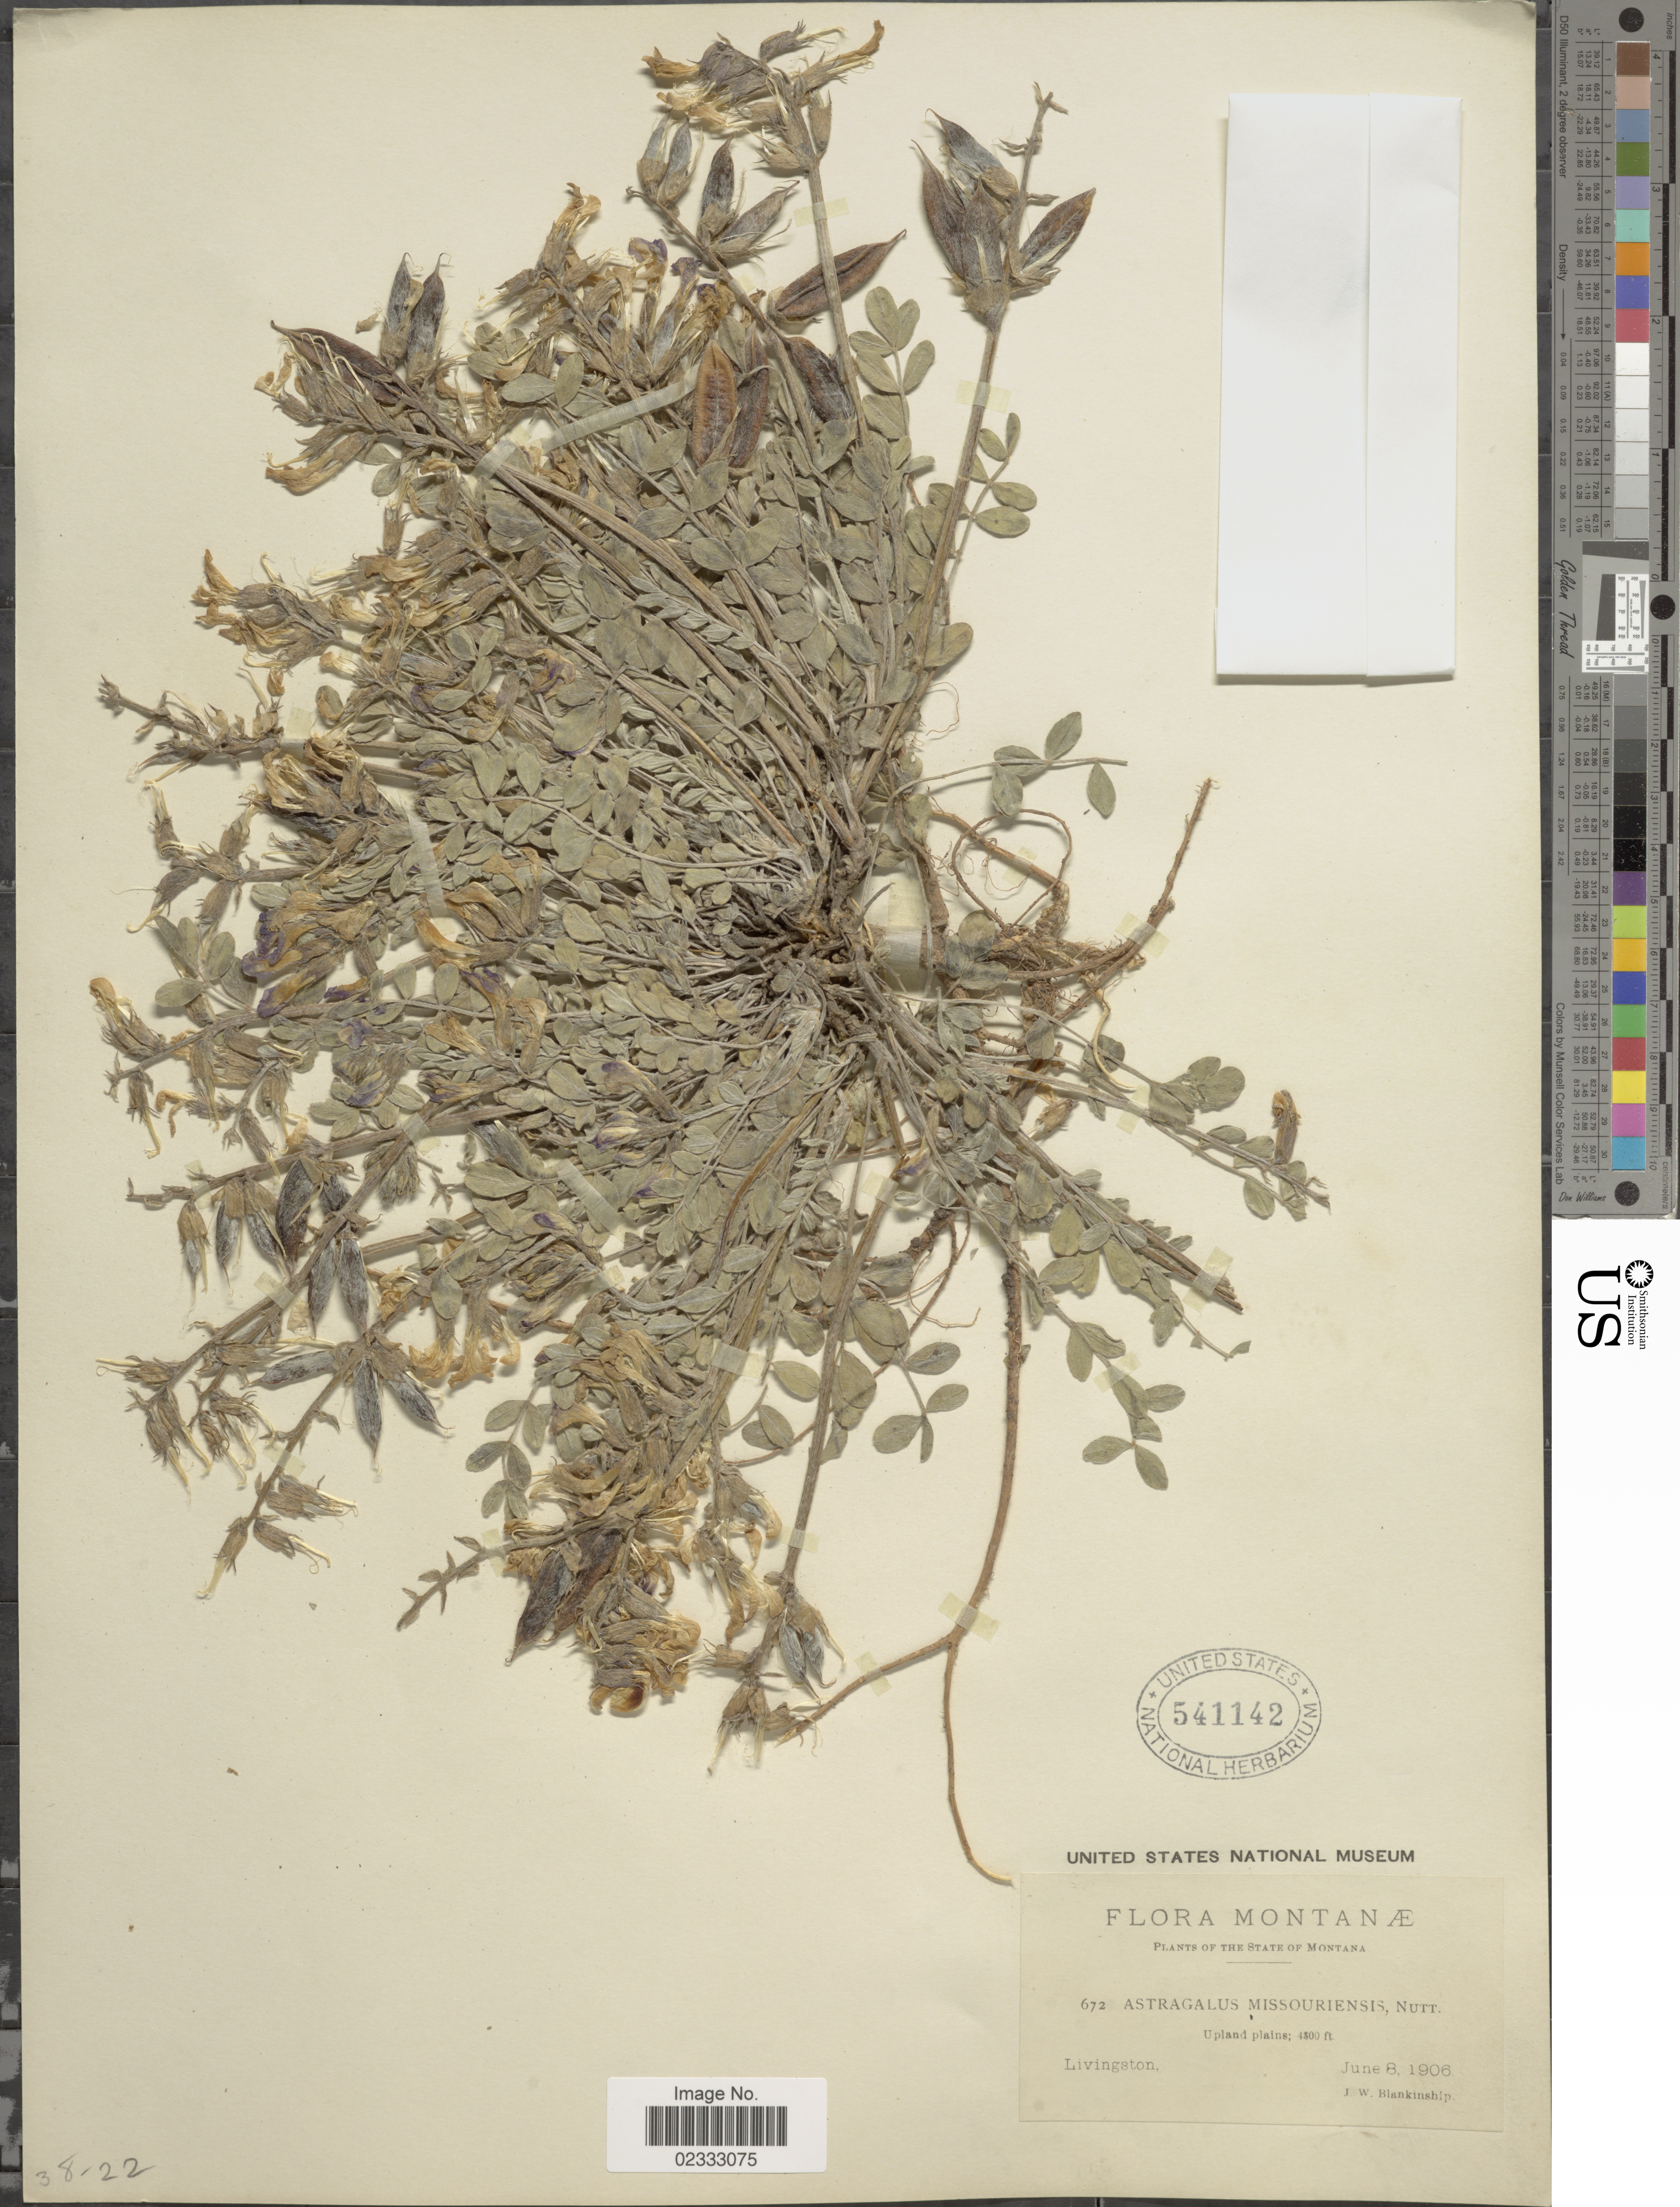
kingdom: Plantae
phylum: Tracheophyta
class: Magnoliopsida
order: Fabales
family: Fabaceae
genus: Astragalus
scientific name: Astragalus missouriensis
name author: Nutt.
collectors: J. W. Blankinship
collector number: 672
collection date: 1906-06-08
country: United States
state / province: Montana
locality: State of Montana, Livingston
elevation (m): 1311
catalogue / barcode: US 541142